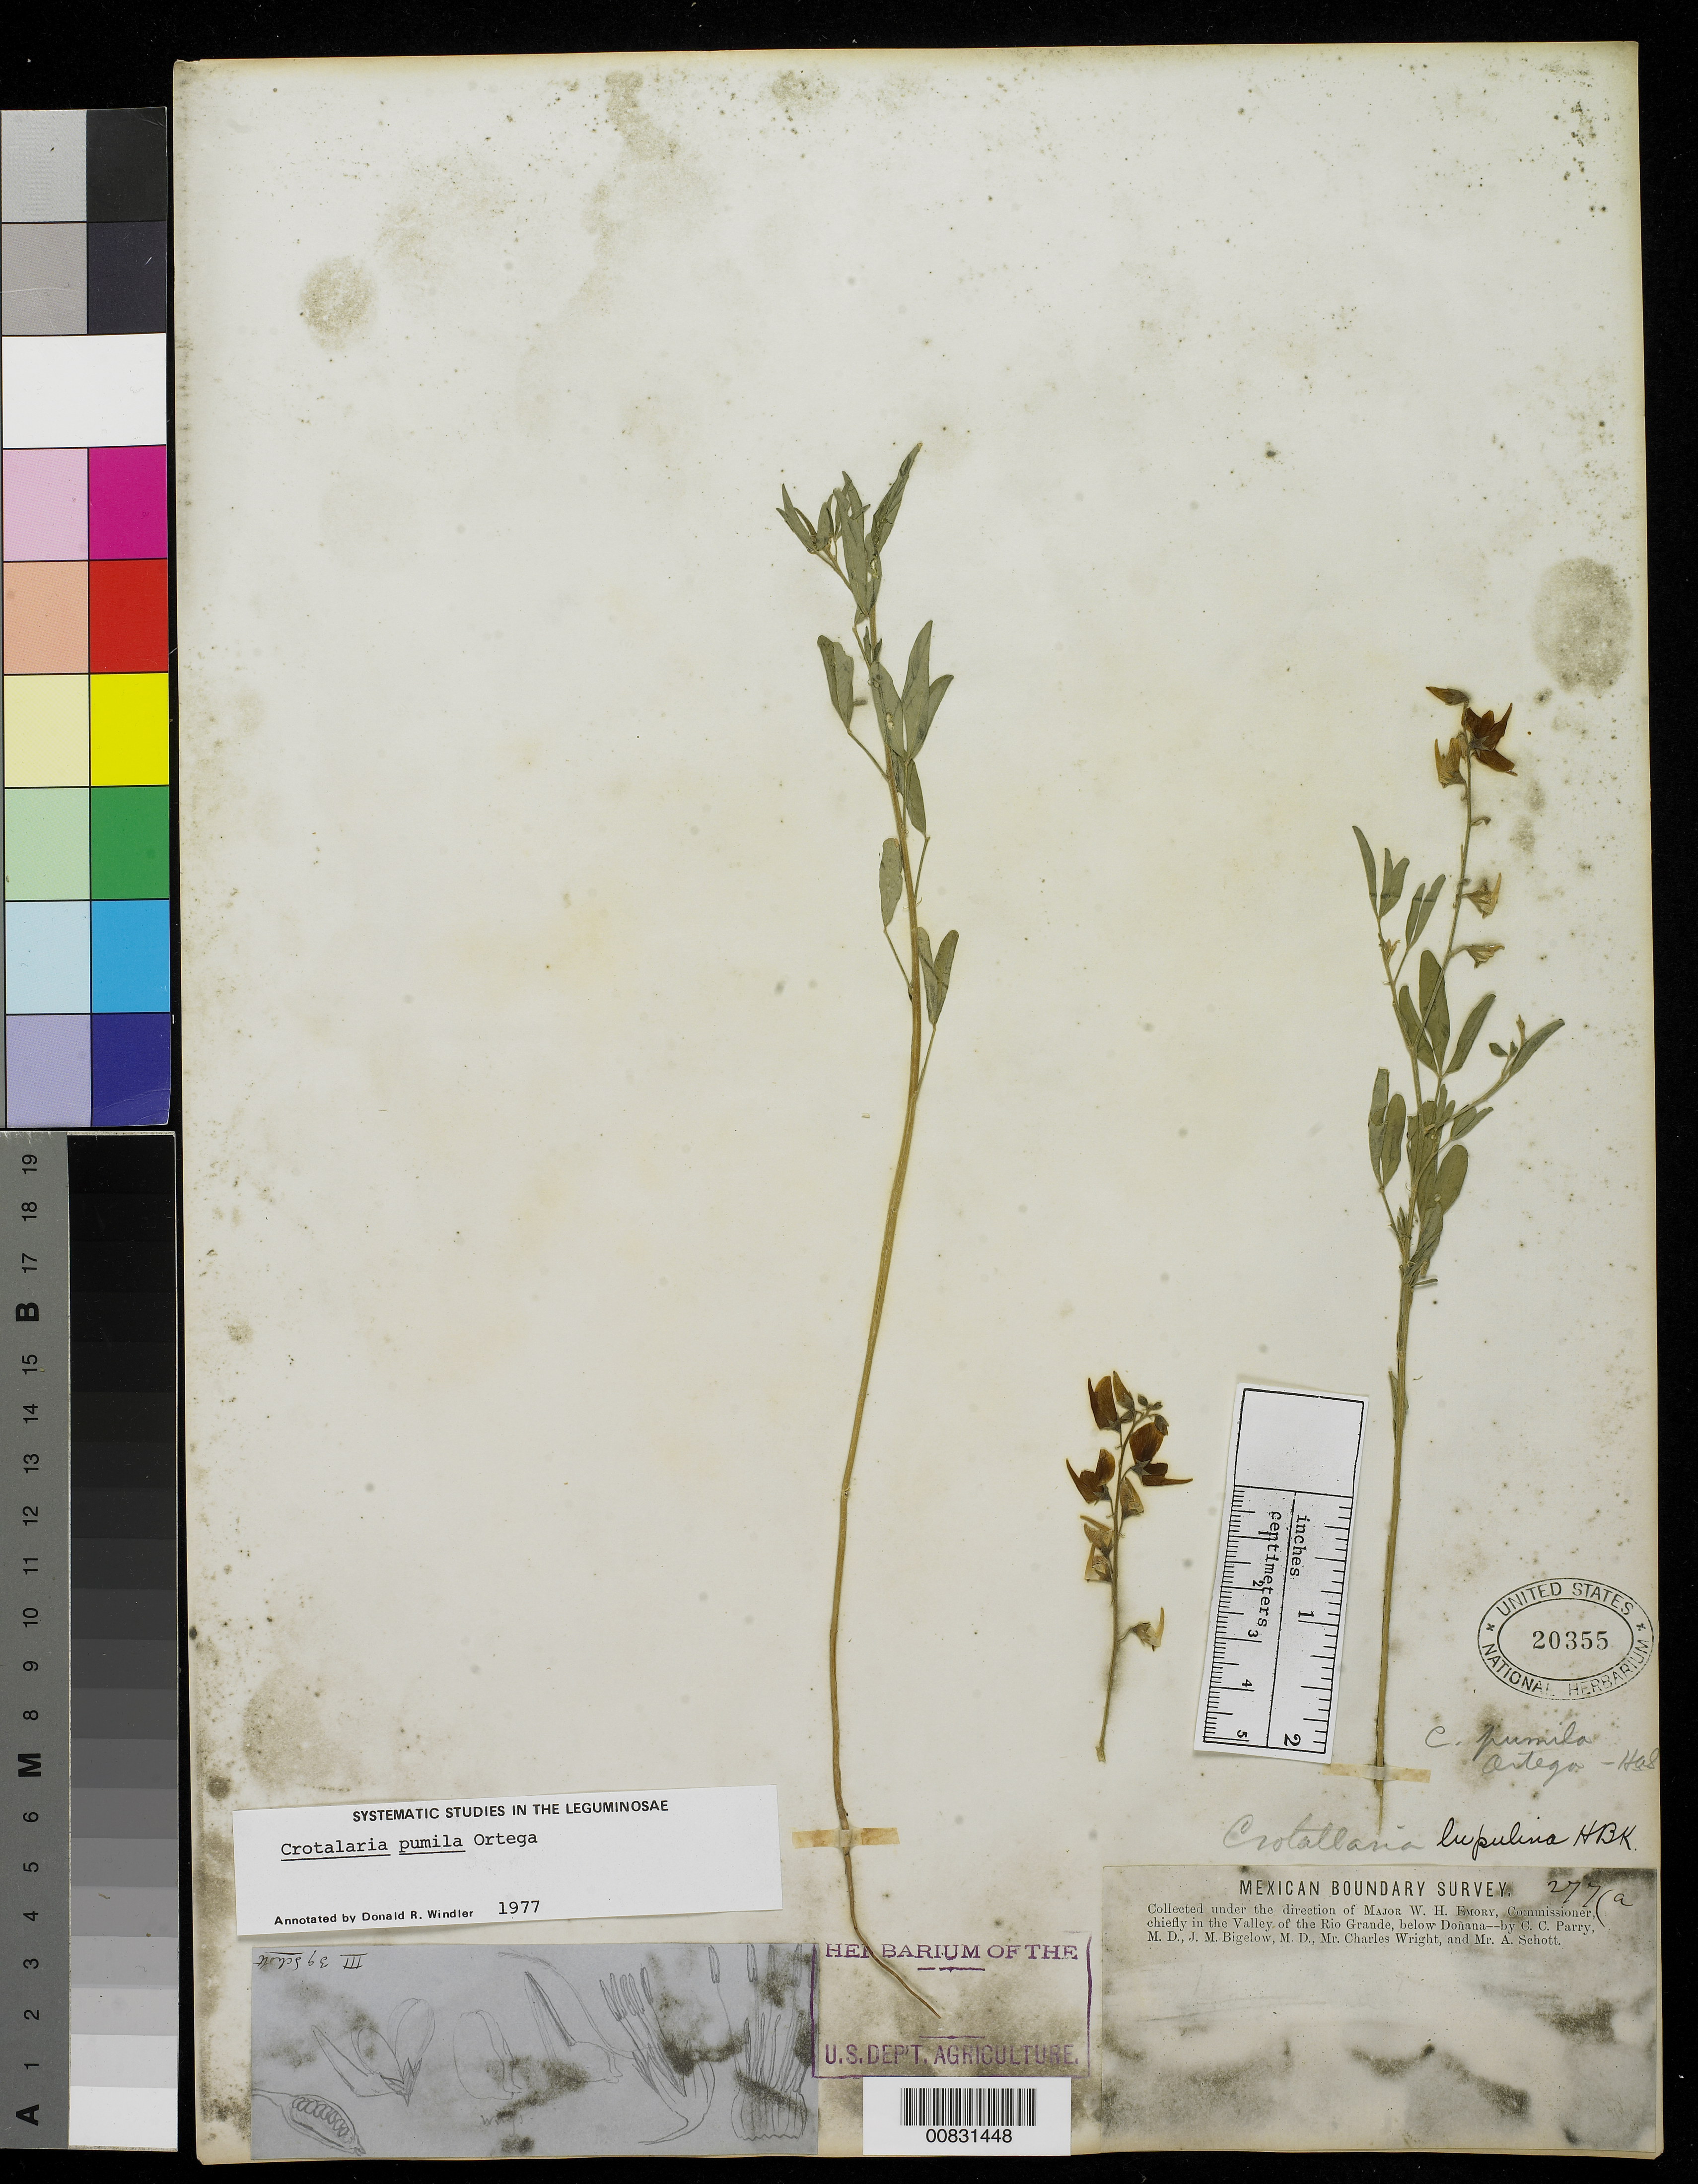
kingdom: Plantae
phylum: Tracheophyta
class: Magnoliopsida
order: Fabales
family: Fabaceae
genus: Crotalaria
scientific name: Crotalaria pumila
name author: Ortega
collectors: C. C. Parry, J. M. Bigelow, C. Wright & A. C. V. Schott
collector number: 277a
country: United States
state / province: New Mexico / Texas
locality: Valley of the Rio Grande, below Doñana.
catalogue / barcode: US 20355